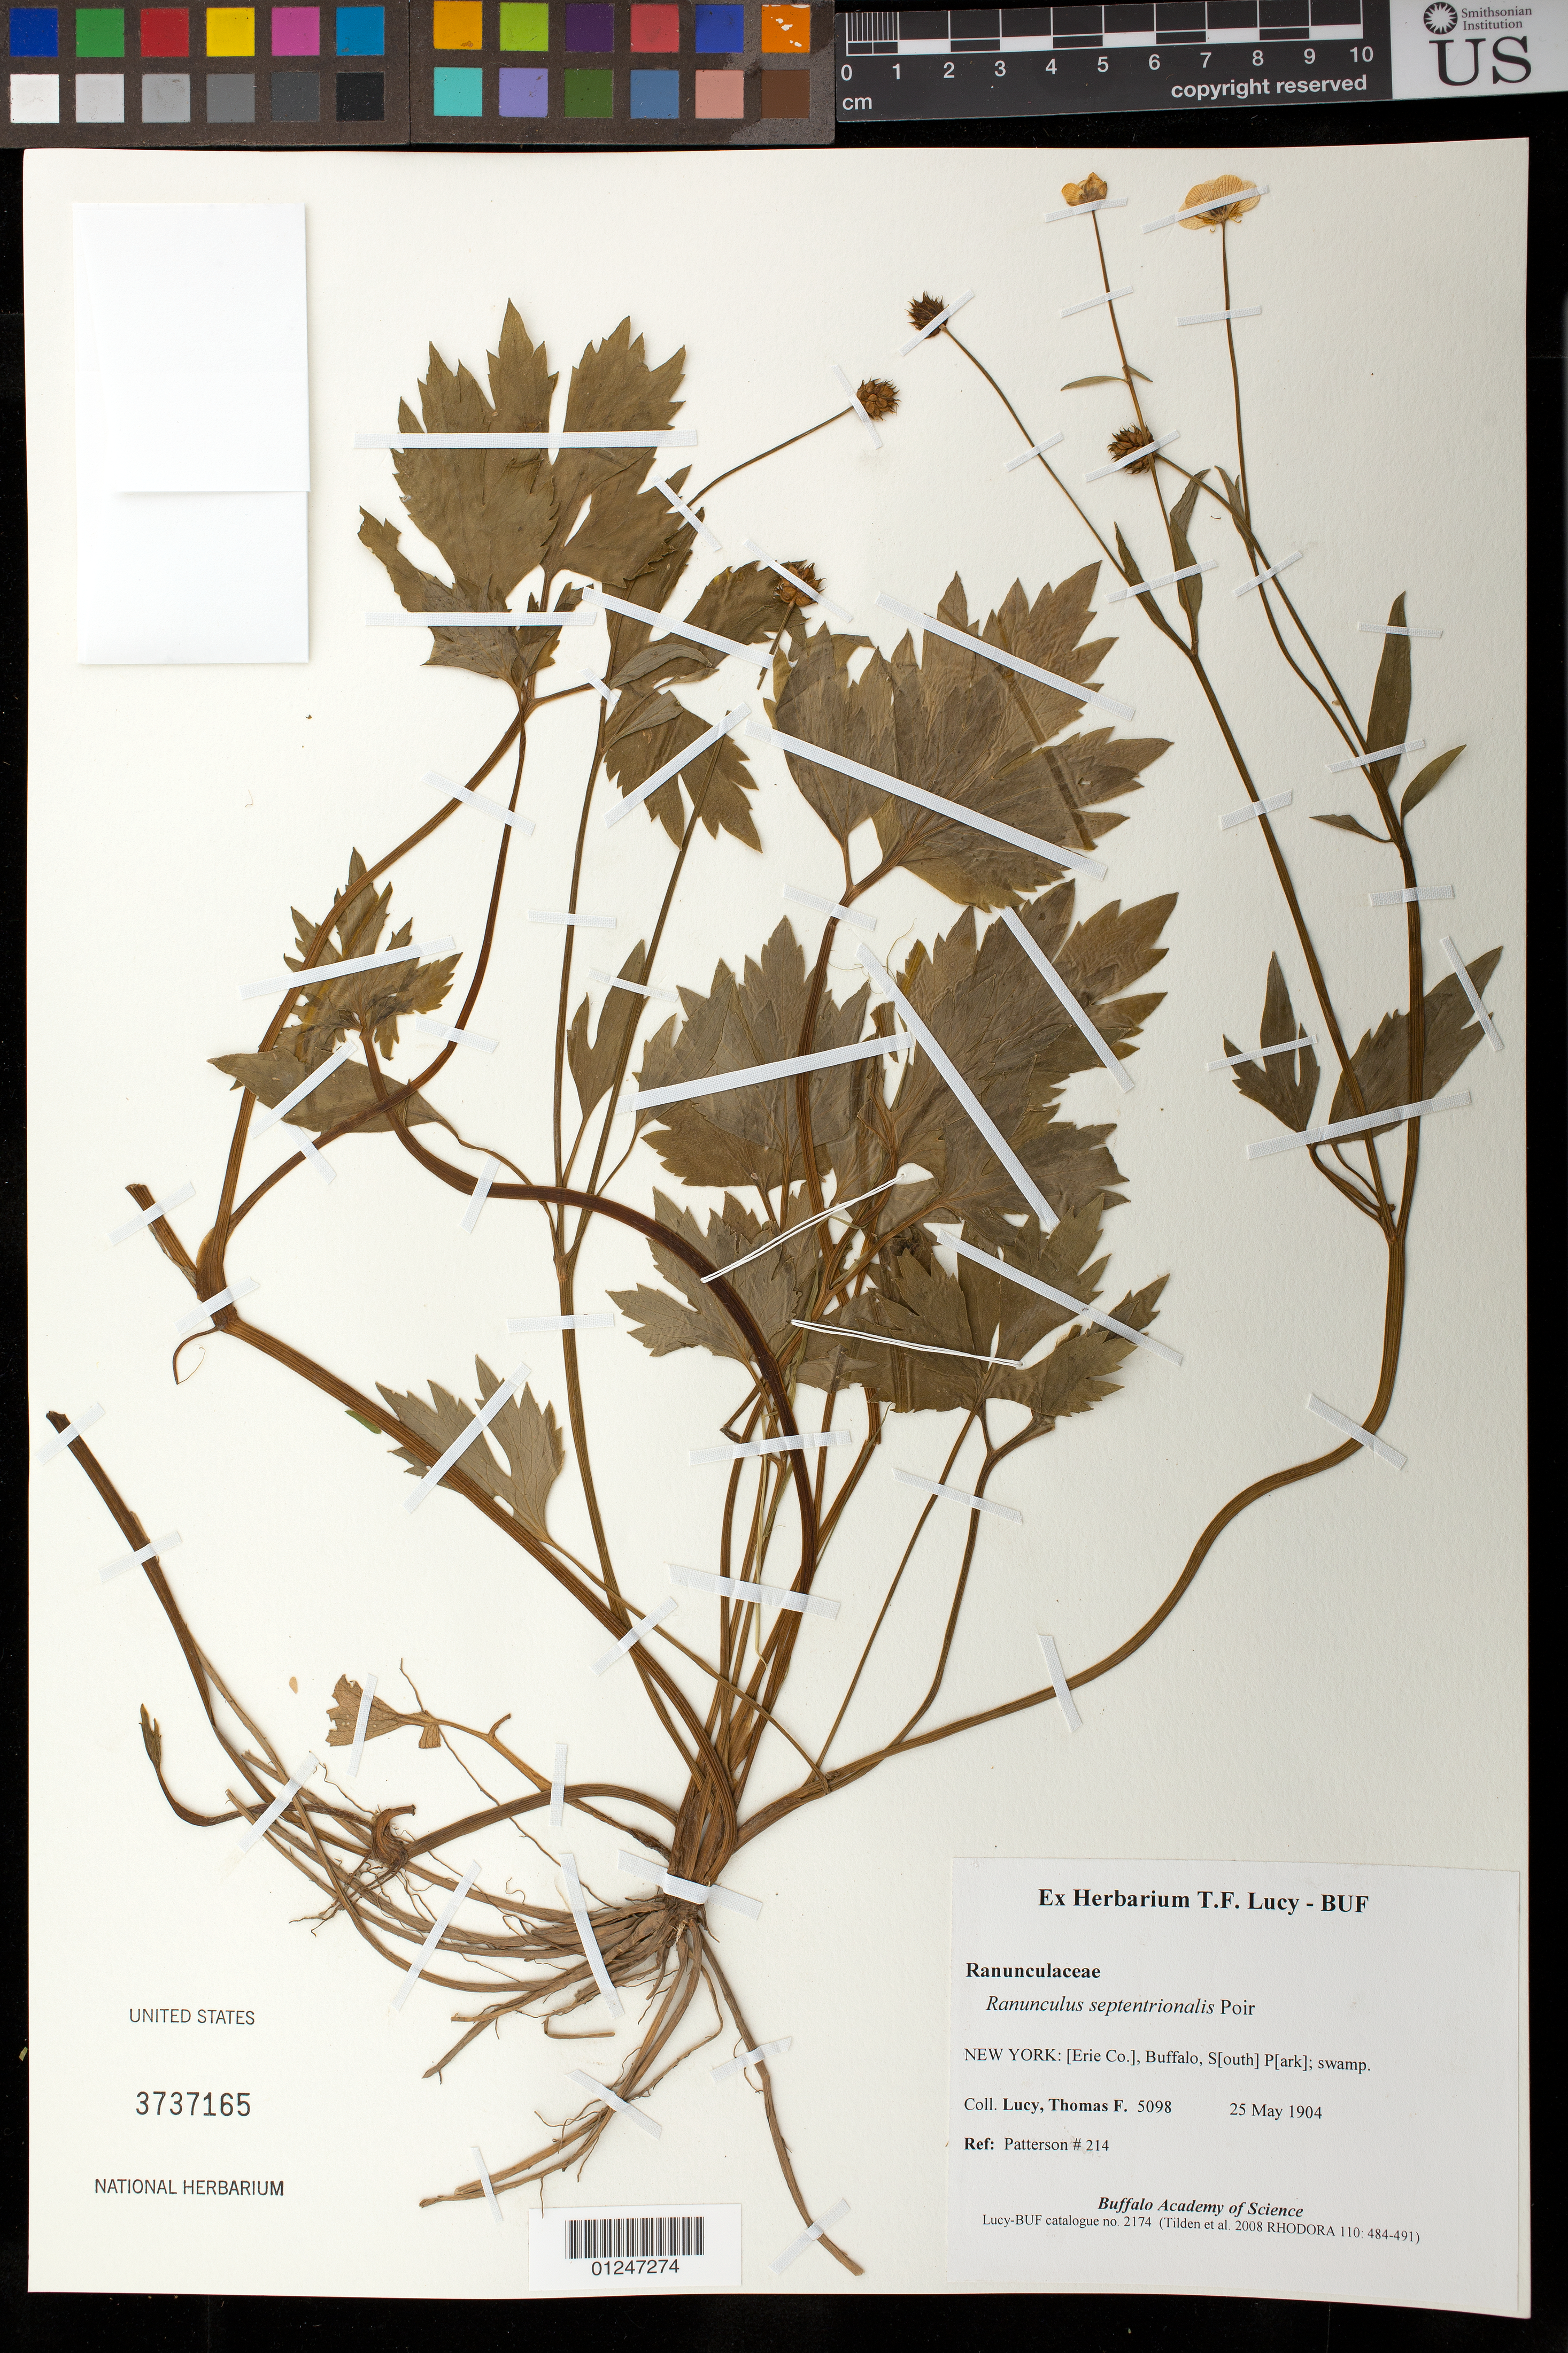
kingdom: Plantae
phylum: Tracheophyta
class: Magnoliopsida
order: Ranunculales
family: Ranunculaceae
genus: Ranunculus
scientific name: Ranunculus septentrionalis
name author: Poir.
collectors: T. Lucy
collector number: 5098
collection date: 1904-05-25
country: United States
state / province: New York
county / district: Erie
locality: Buffalo, South Park; swamp.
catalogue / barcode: US 3737165